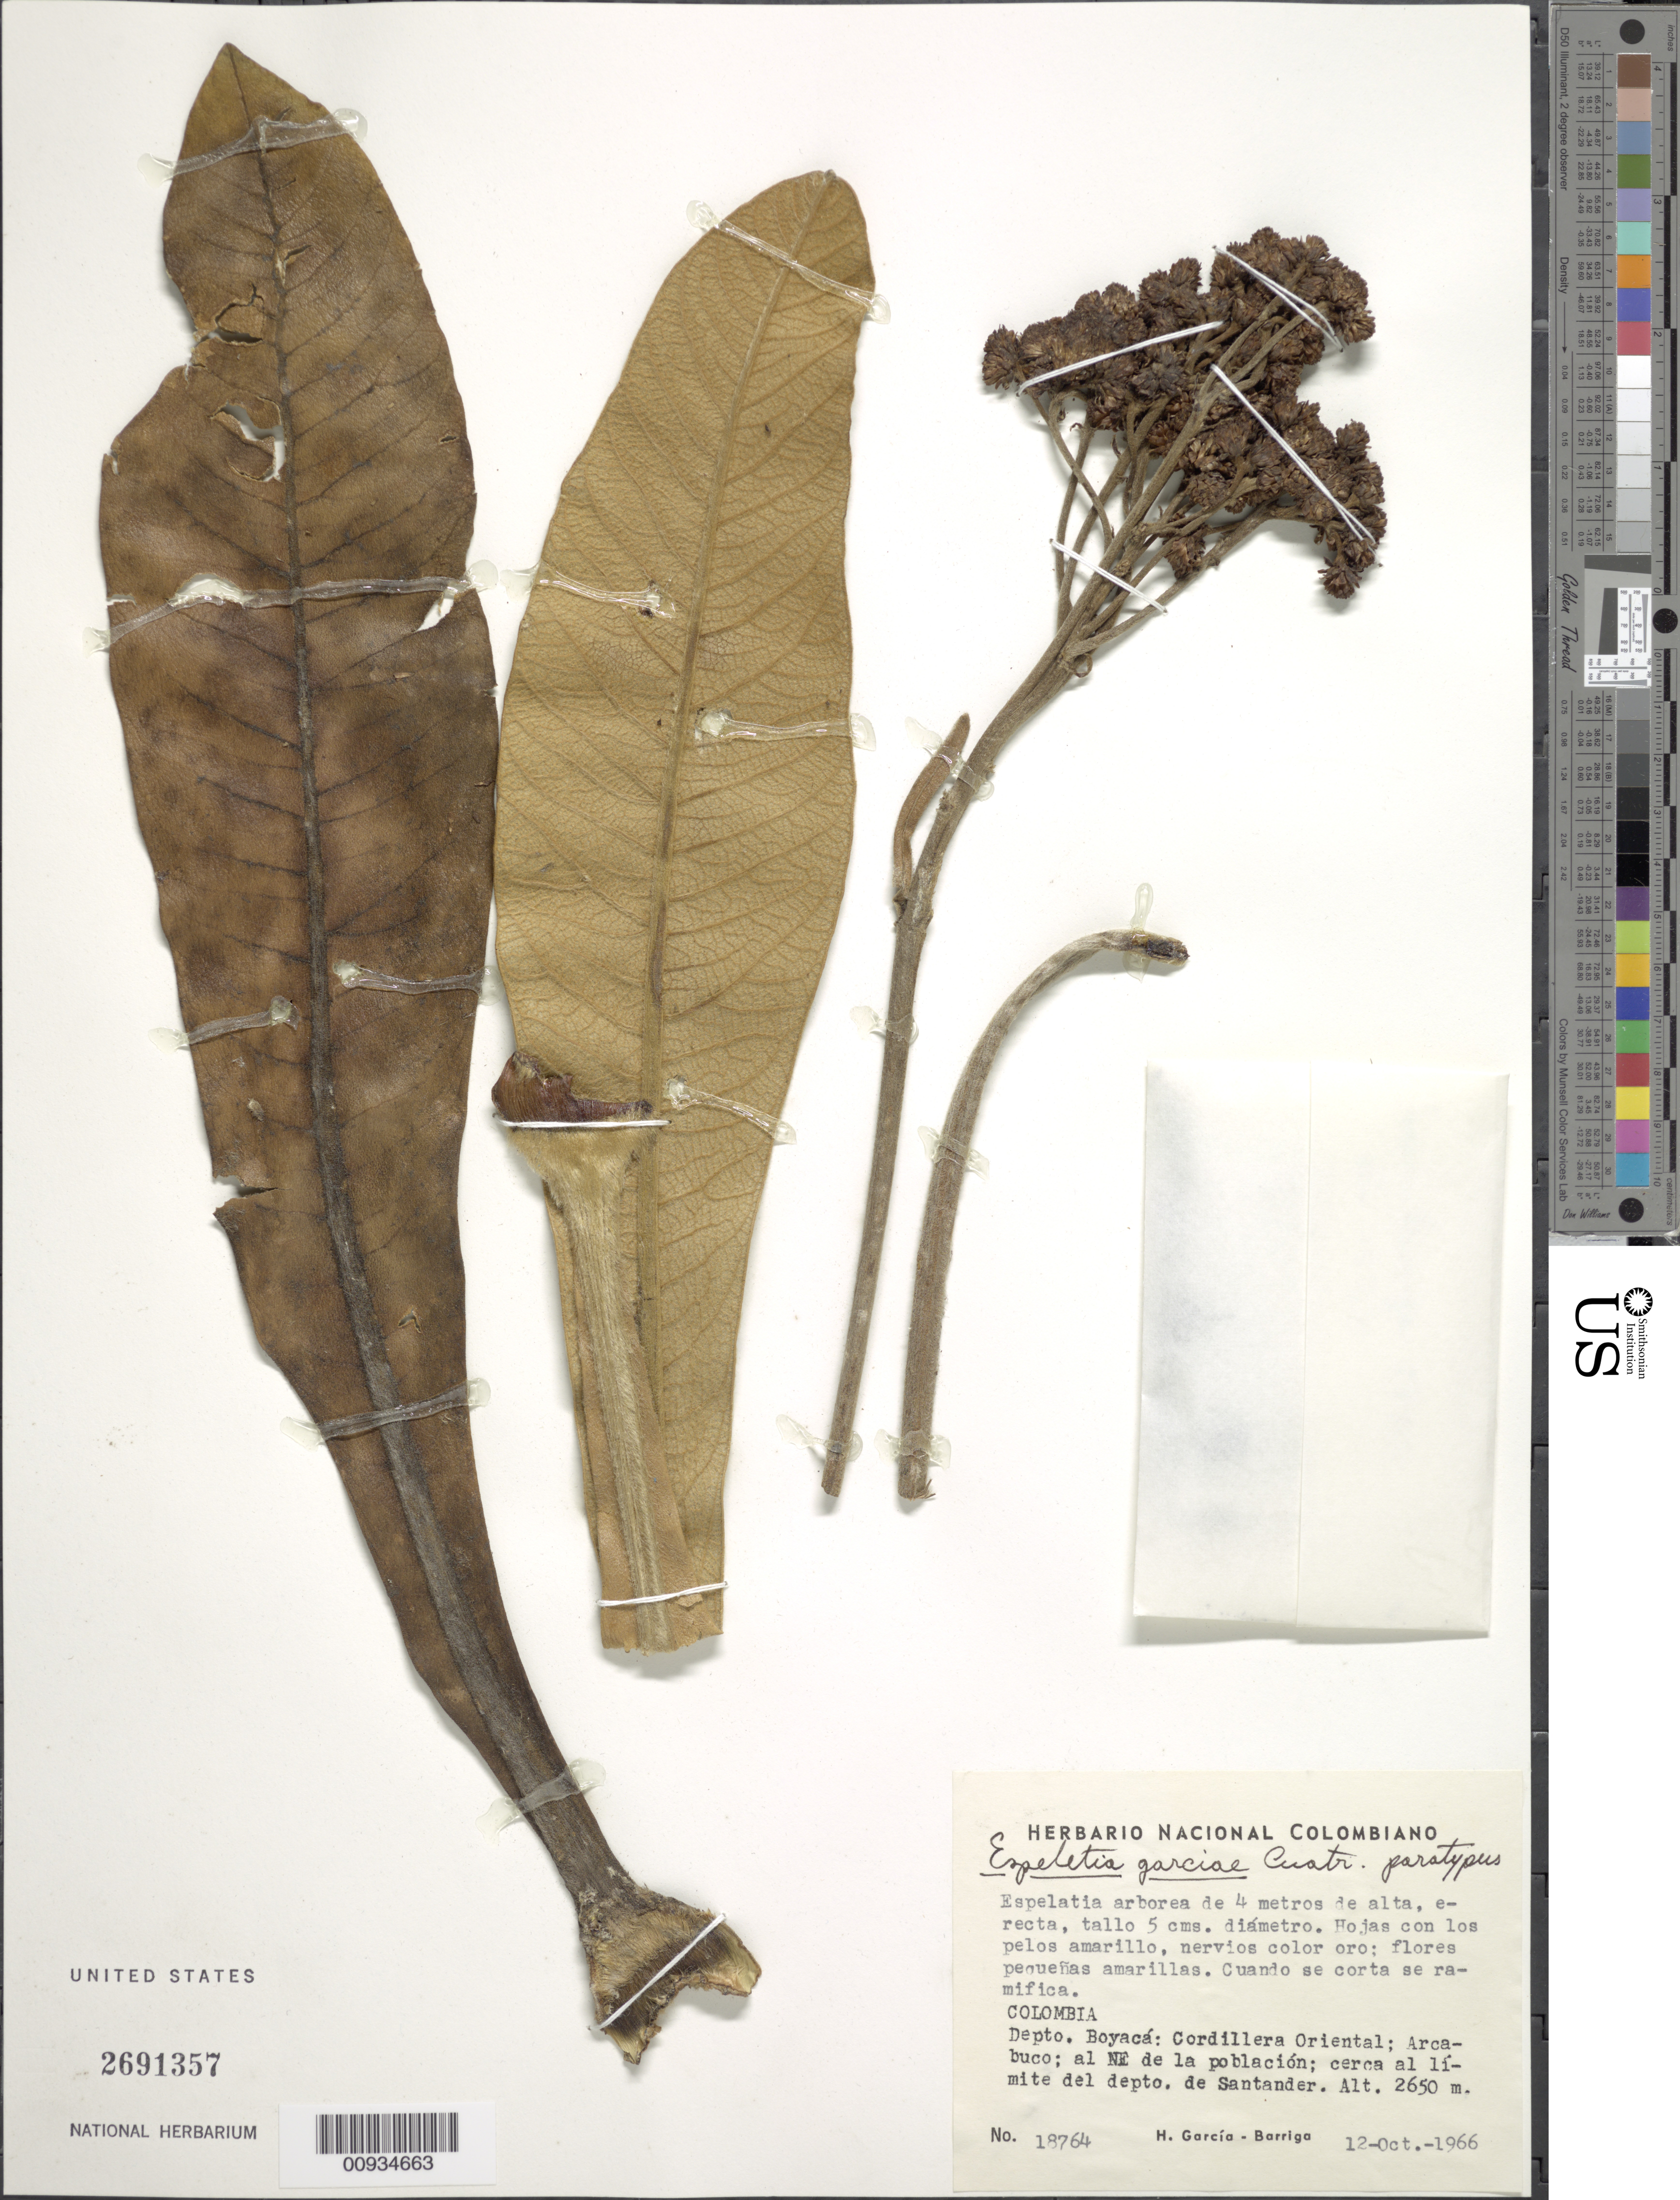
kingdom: Plantae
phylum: Tracheophyta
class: Magnoliopsida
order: Asterales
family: Asteraceae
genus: Espeletiopsis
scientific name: Espeletiopsis garciae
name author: (Cuatrec.) Cuatrec.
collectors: H. García Barriga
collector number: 18764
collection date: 1966-10-12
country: Colombia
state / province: Boyacá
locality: Depto. Boyacá: Cordillera Oriental; Arcabuco; al NE de la poblacion; cerca al limite del depto. de Santander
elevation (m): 2650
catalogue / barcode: US 2691357